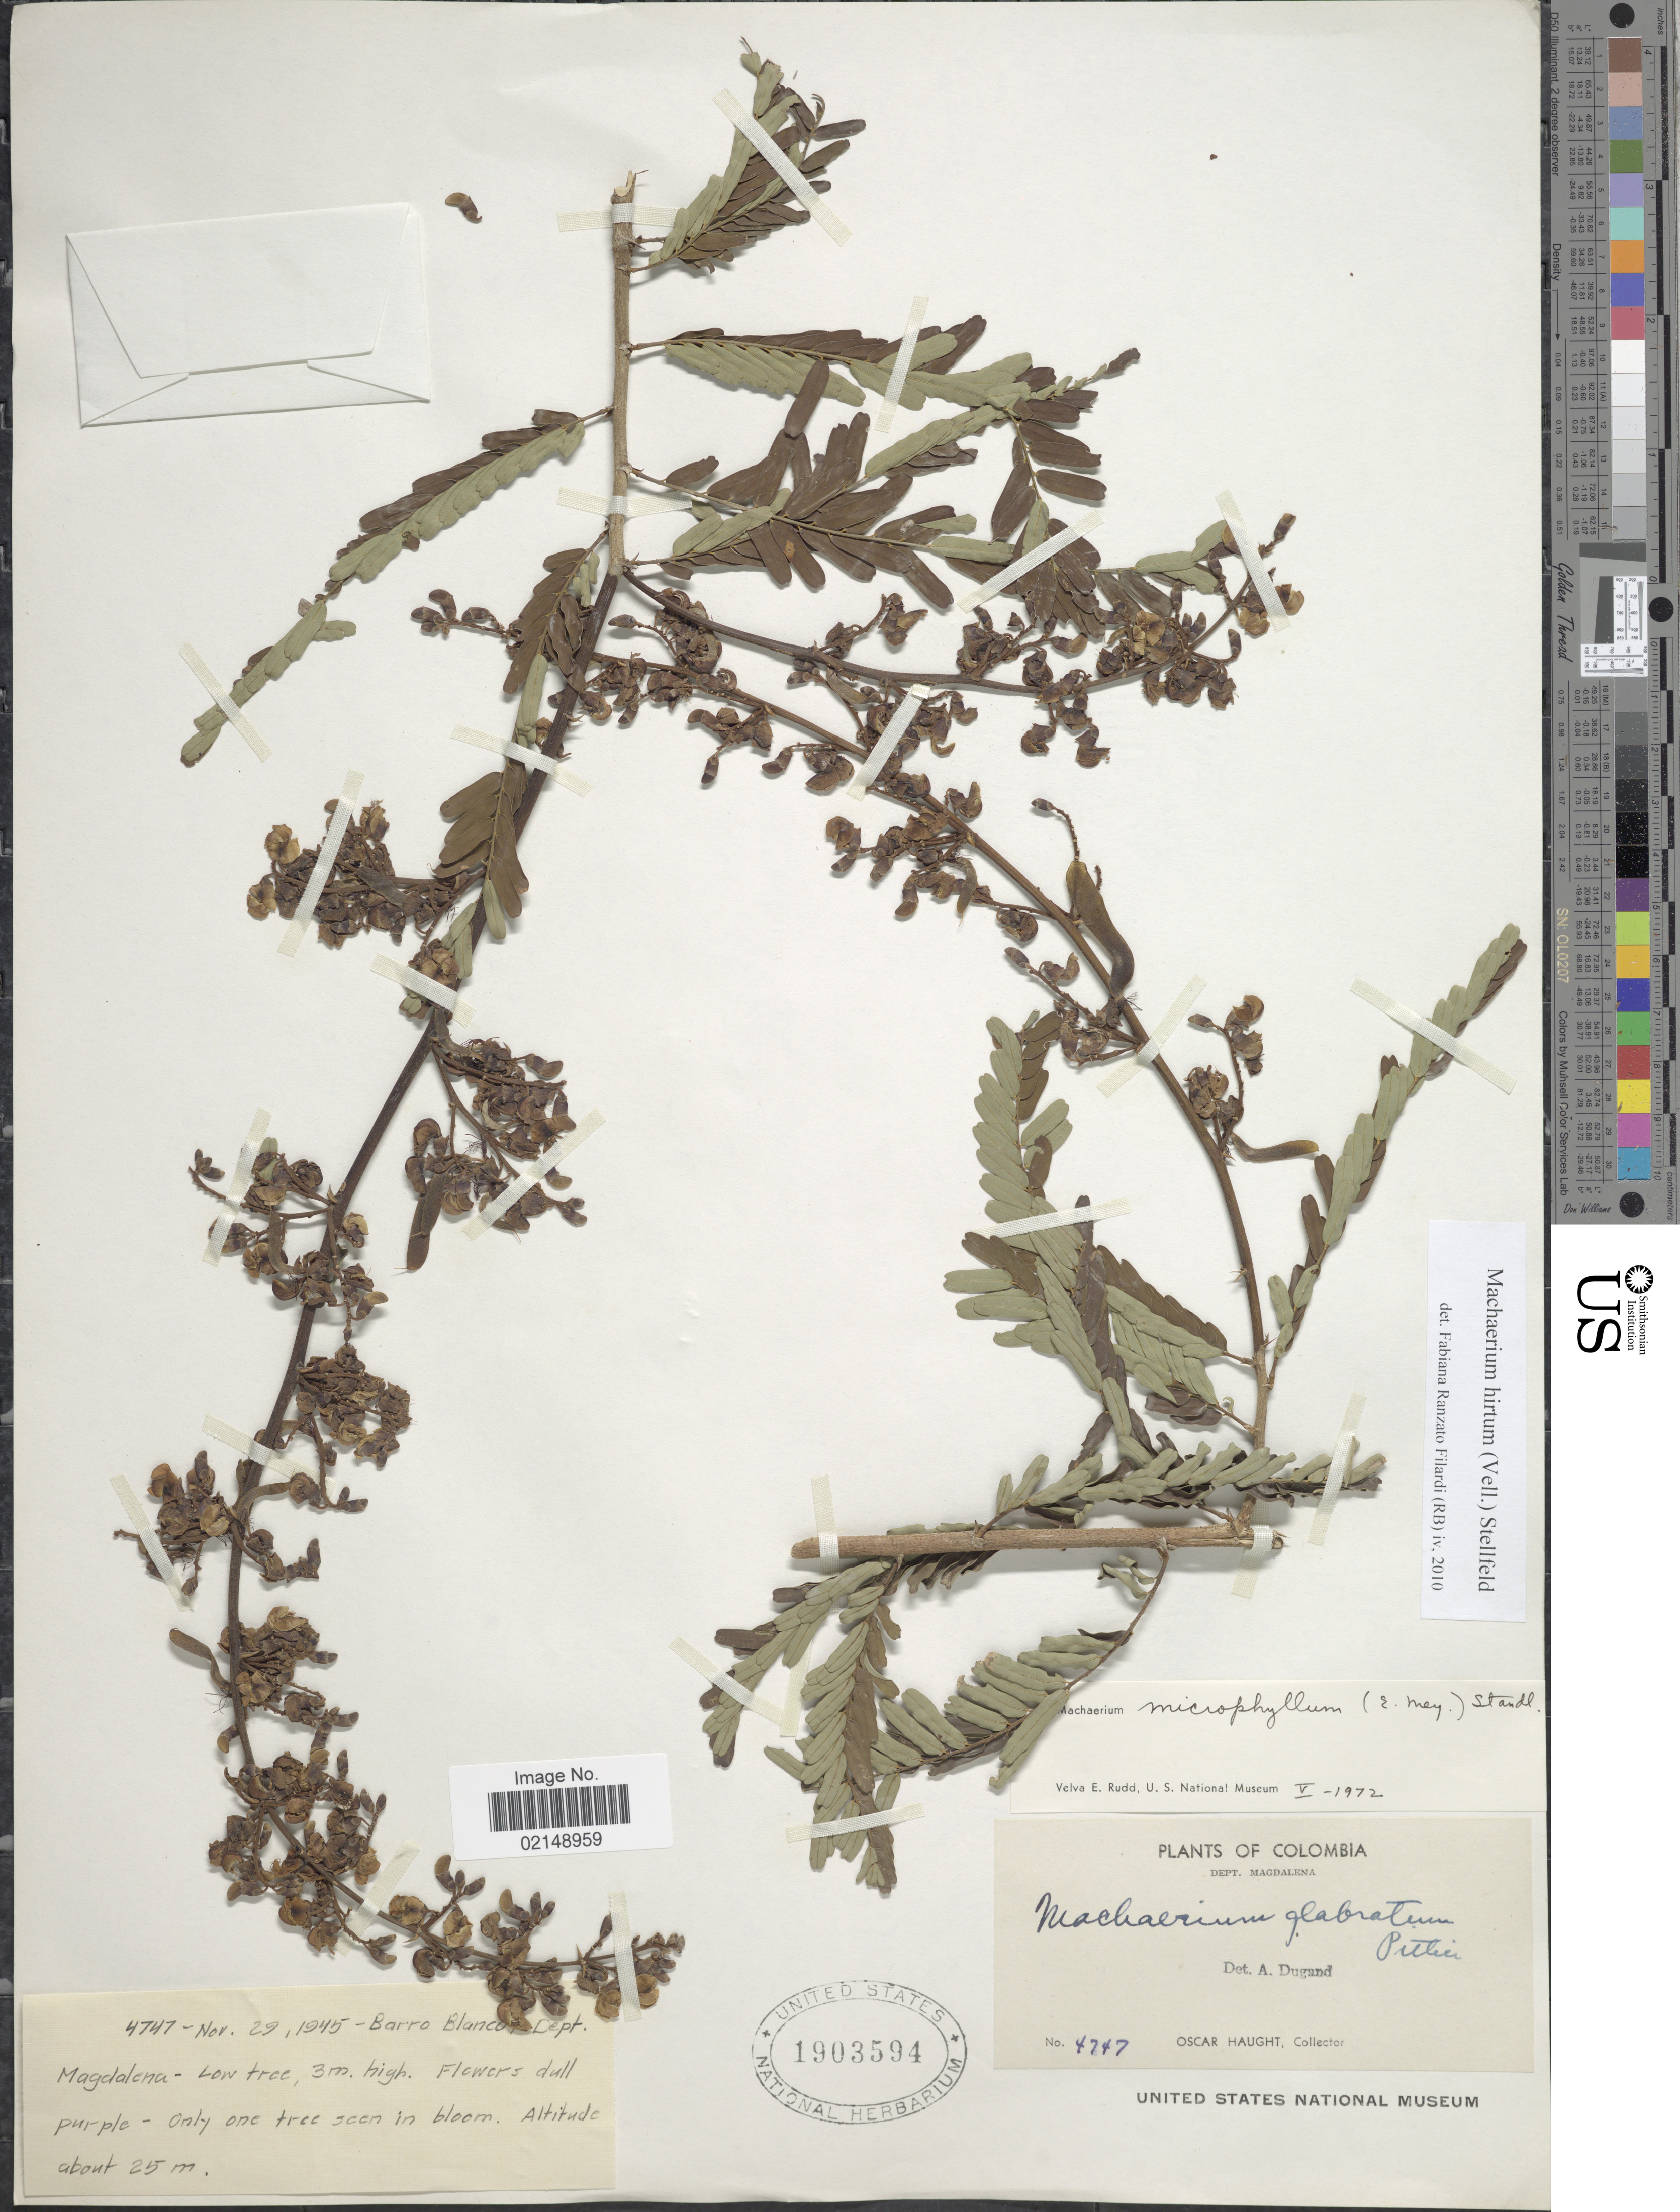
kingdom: Plantae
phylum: Tracheophyta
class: Magnoliopsida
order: Fabales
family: Fabaceae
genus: Machaerium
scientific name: Machaerium hirtum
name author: (Vell.) Stellfeld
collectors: O. Haught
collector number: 4747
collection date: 1945-11-29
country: Colombia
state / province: Magdalena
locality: Barro Blanco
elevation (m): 25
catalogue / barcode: US 1903594